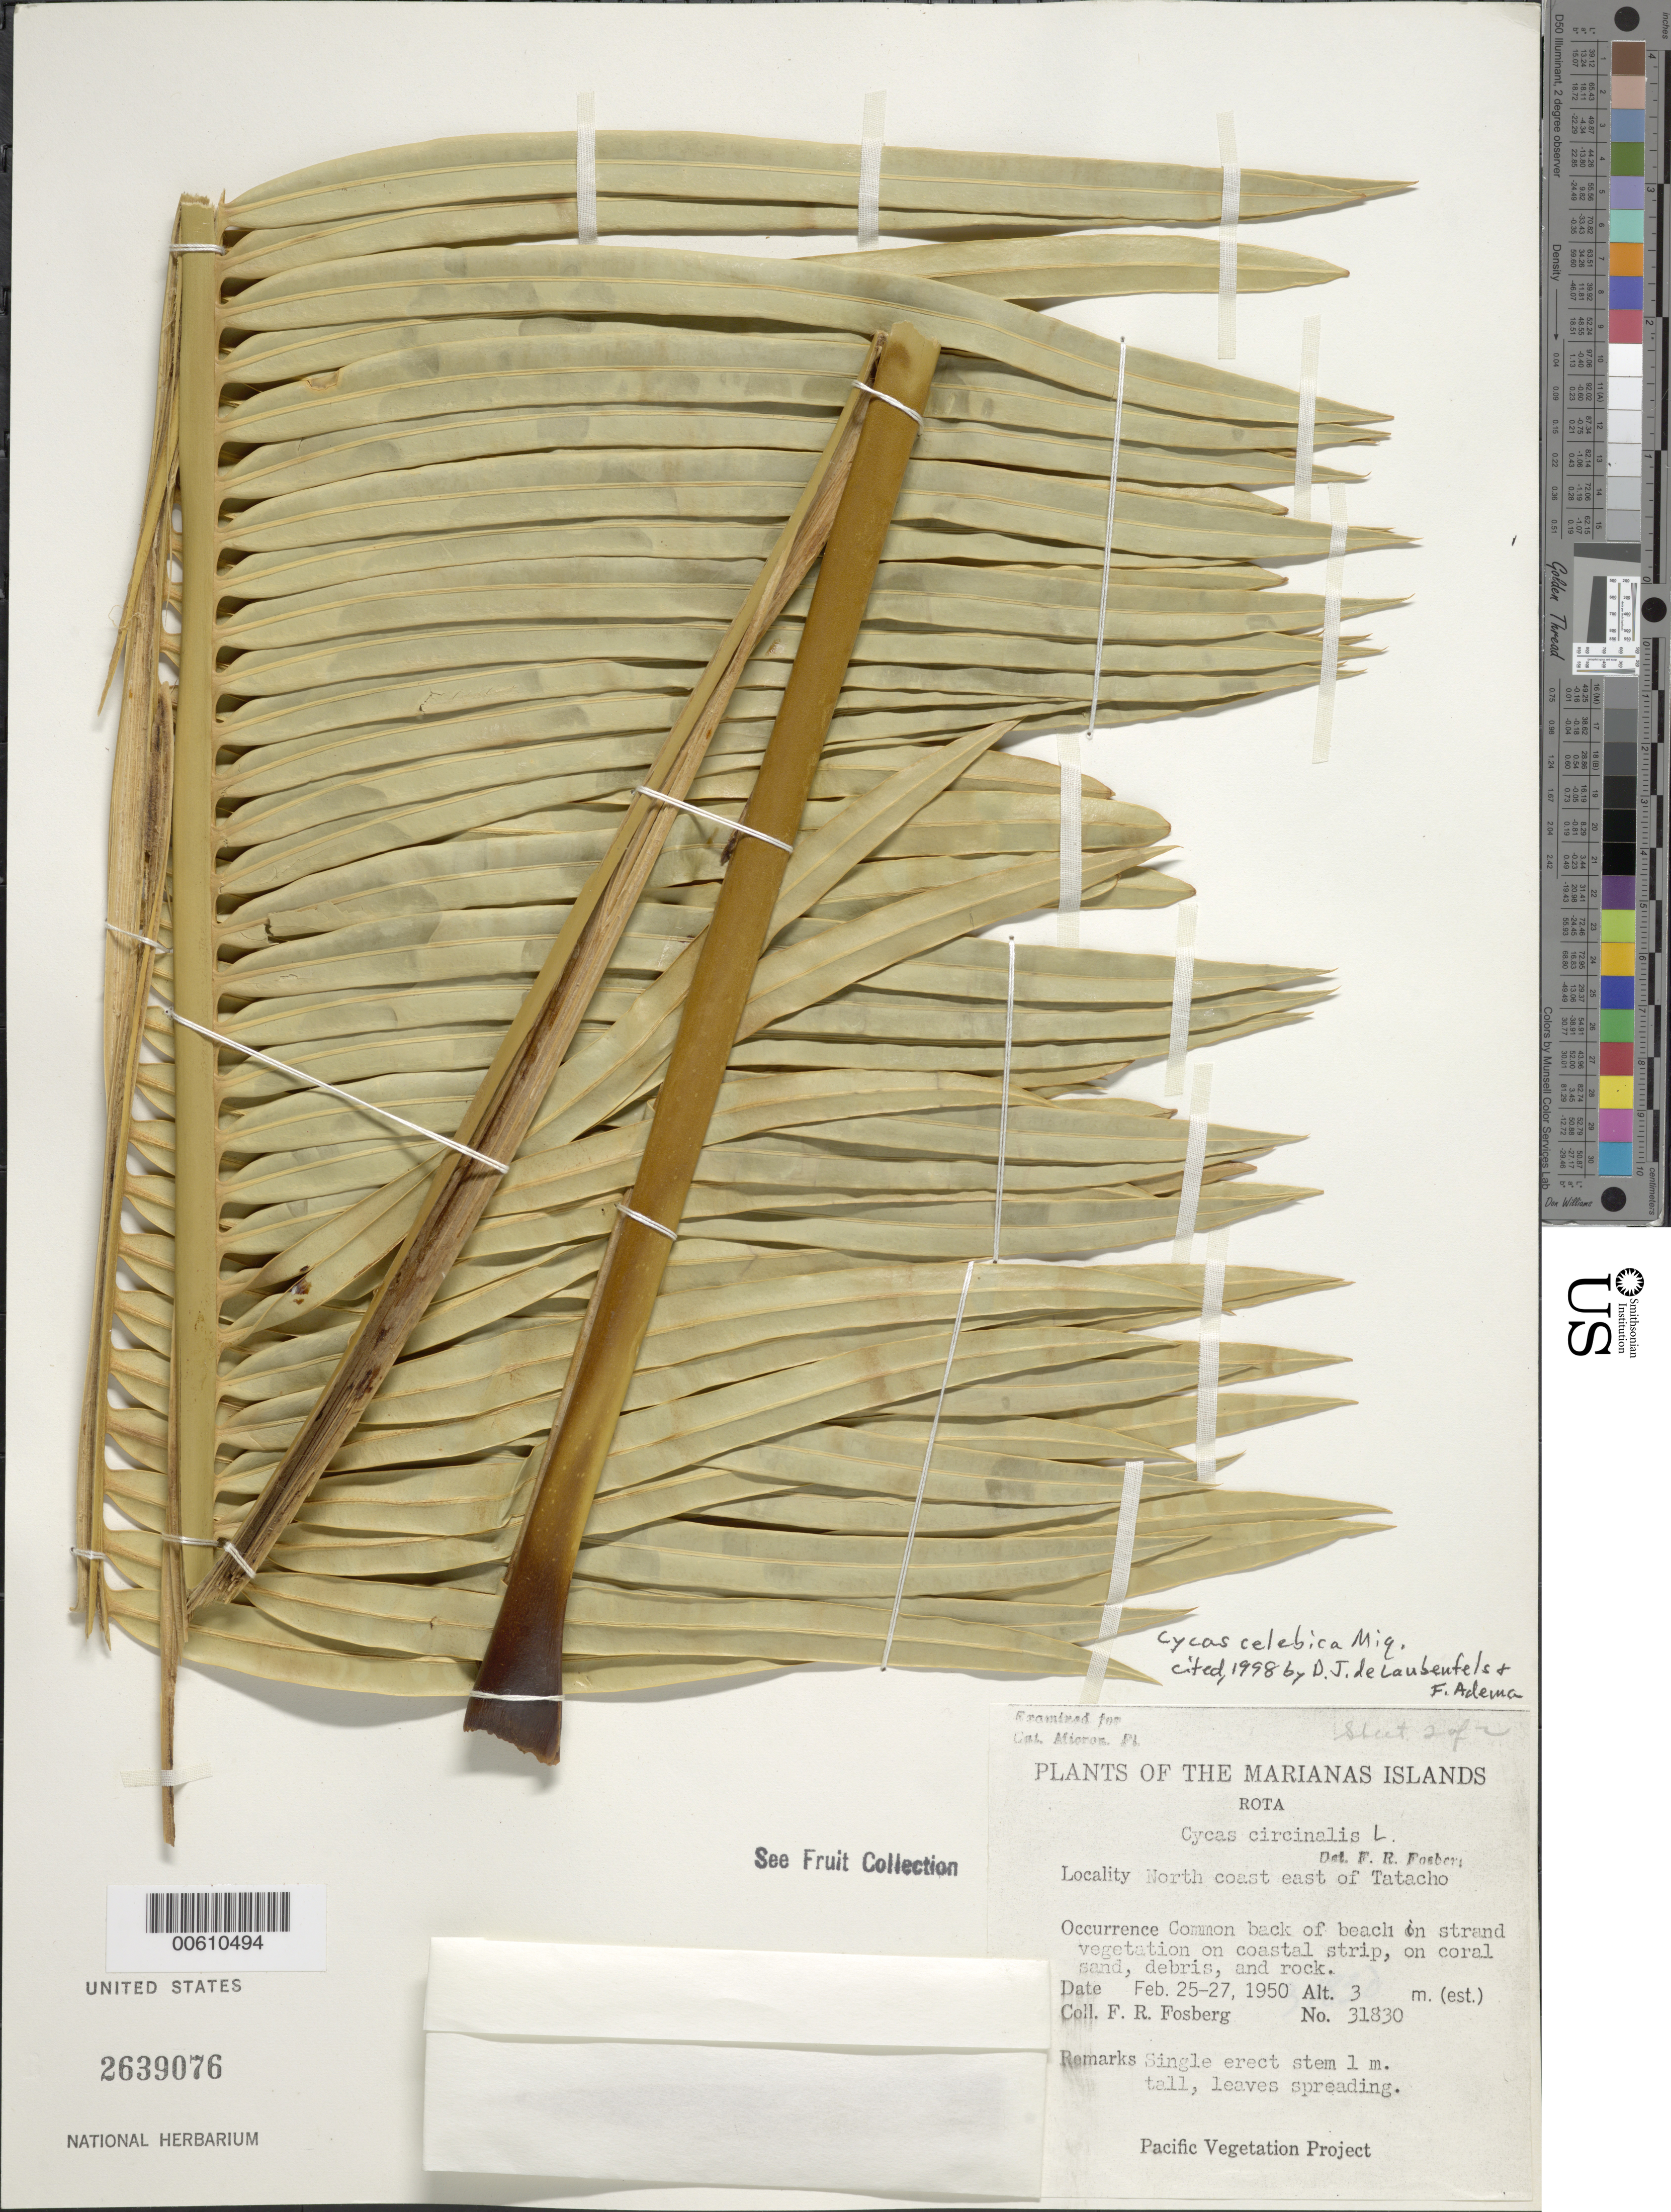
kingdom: Plantae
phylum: Tracheophyta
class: Cycadopsida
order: Cycadales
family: Cycadaceae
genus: Cycas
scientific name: Cycas celebica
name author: Miq.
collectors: F. R. Fosberg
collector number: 31830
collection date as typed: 25 Feb 1950 to 27 Feb 1950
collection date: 1950-02-25/1950-02-27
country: Northern Mariana Islands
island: Rota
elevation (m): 3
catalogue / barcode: US 2639076